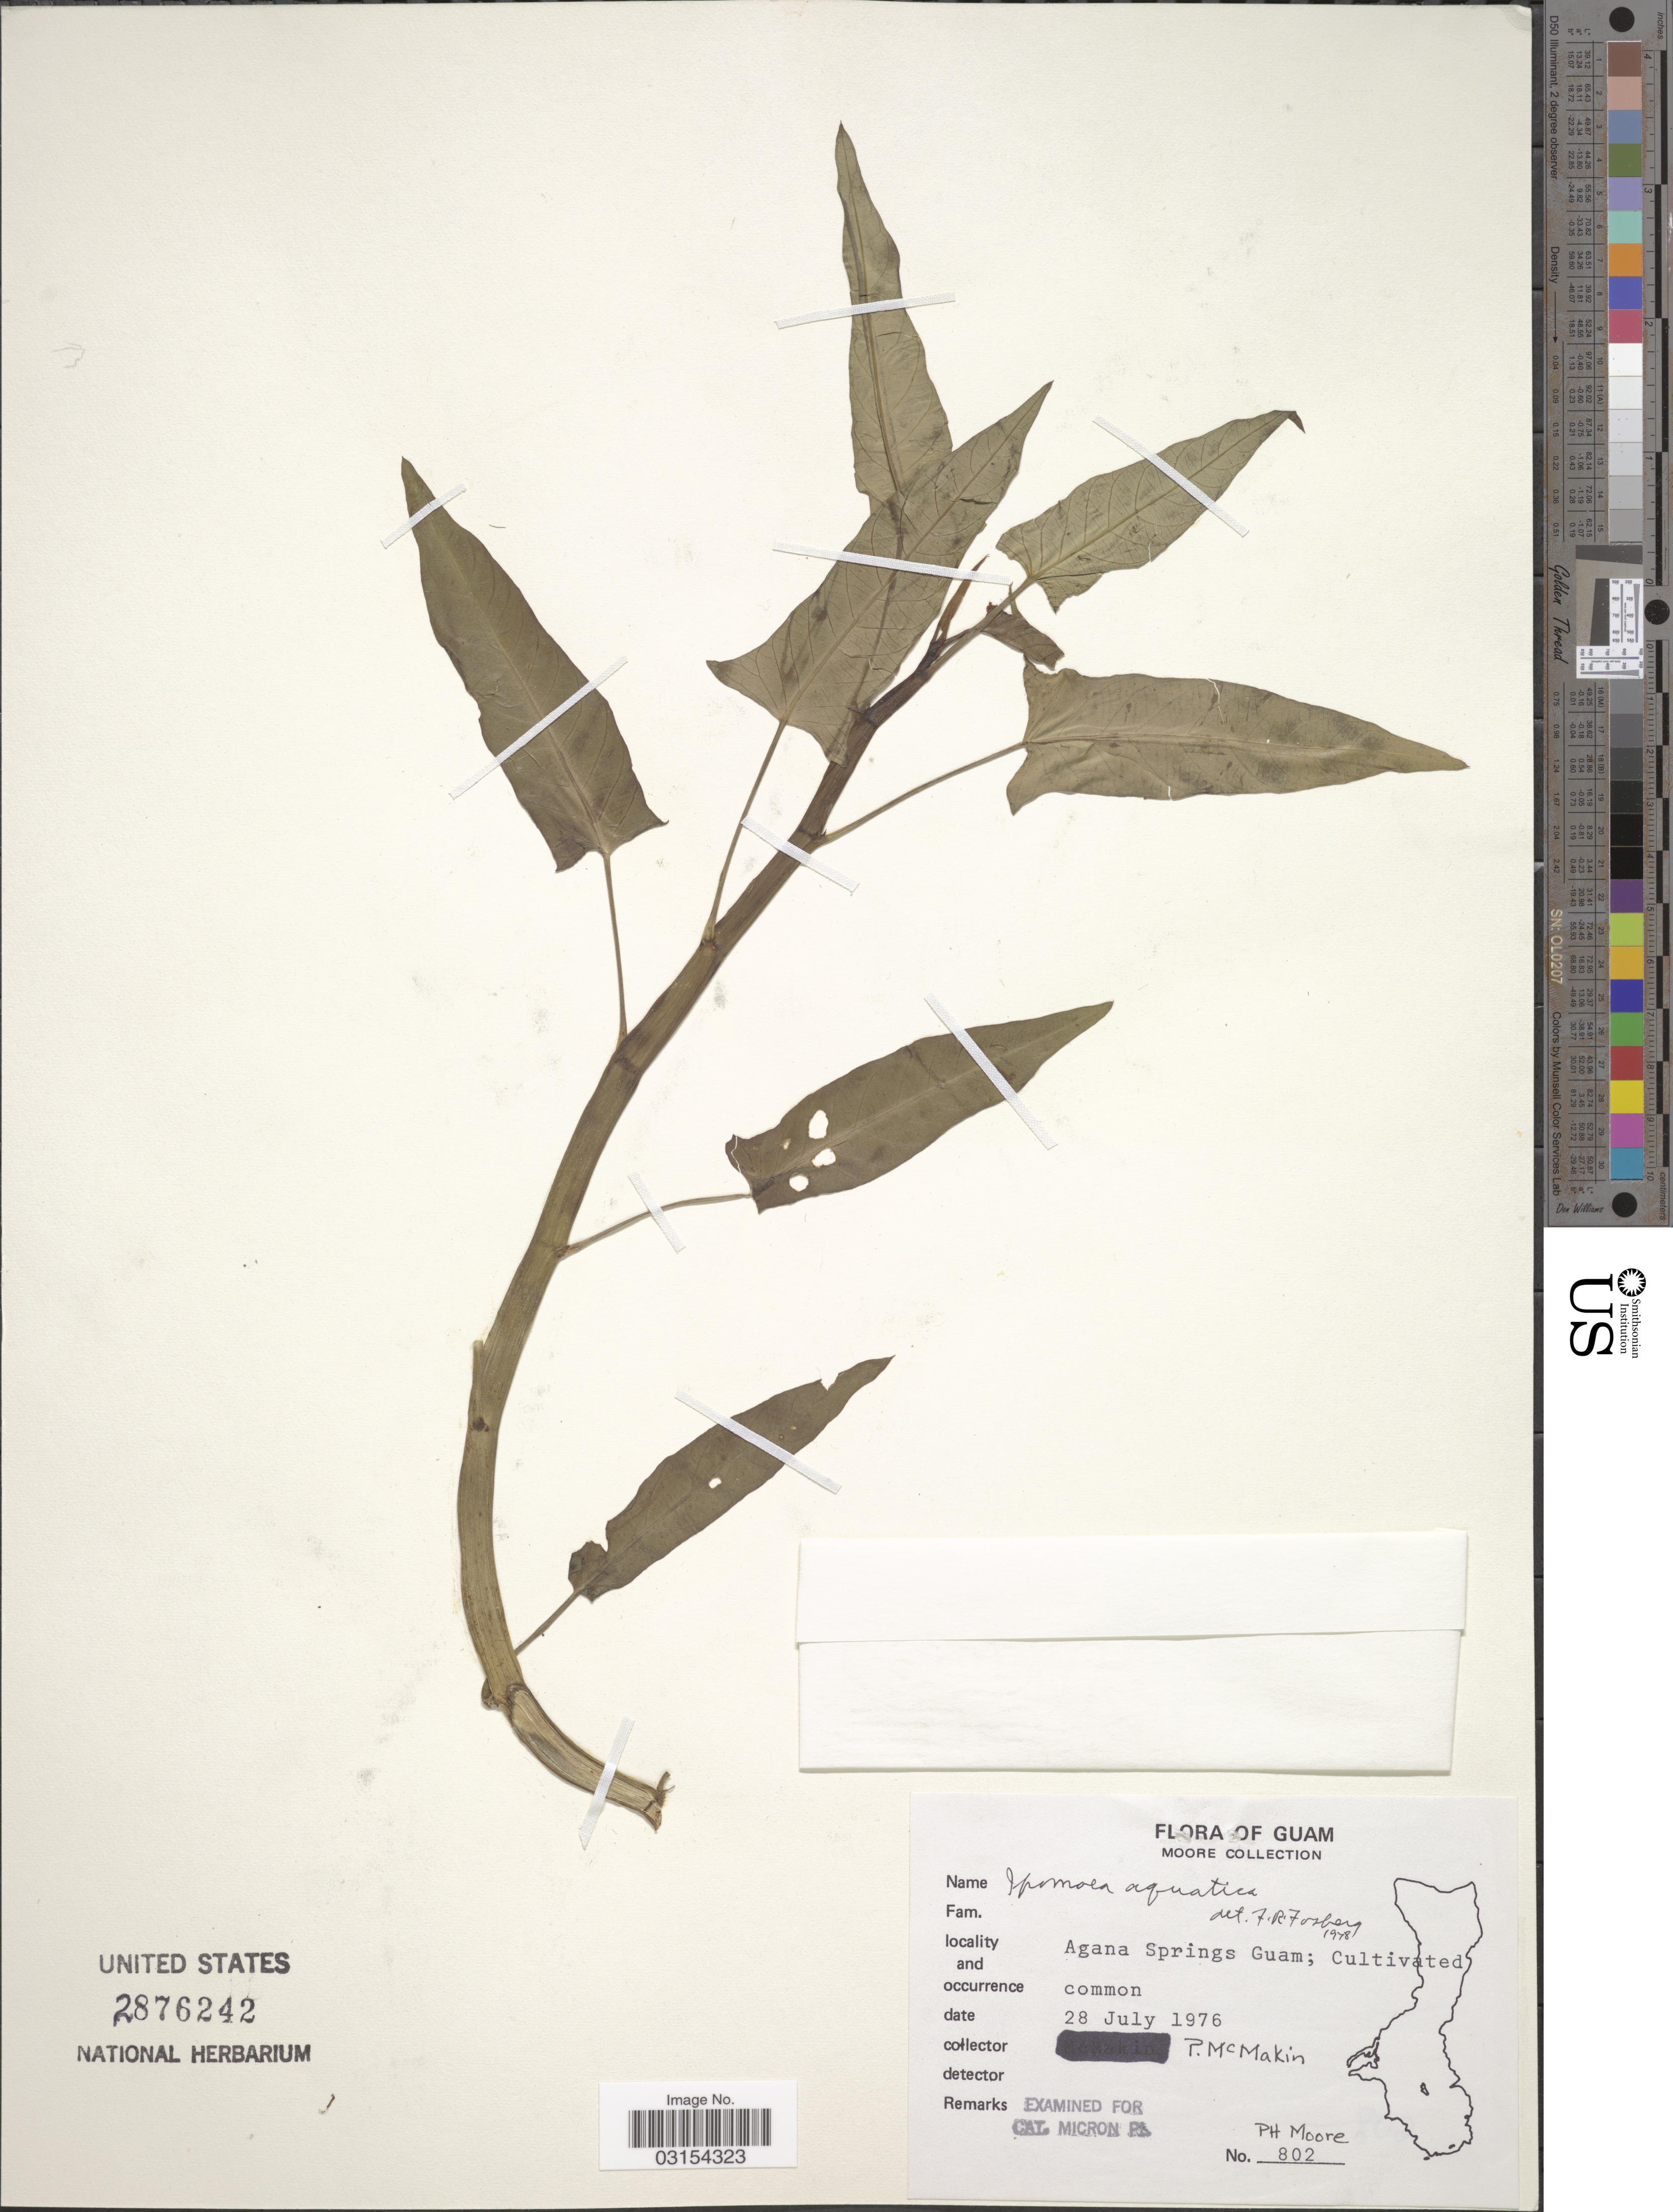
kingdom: Plantae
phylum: Tracheophyta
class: Magnoliopsida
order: Solanales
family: Convolvulaceae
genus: Ipomoea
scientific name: Ipomoea aquatica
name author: Forssk.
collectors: P. McMakin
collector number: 802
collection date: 1976-07-28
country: Guam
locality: Agana Springs Guam.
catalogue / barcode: US 2876242